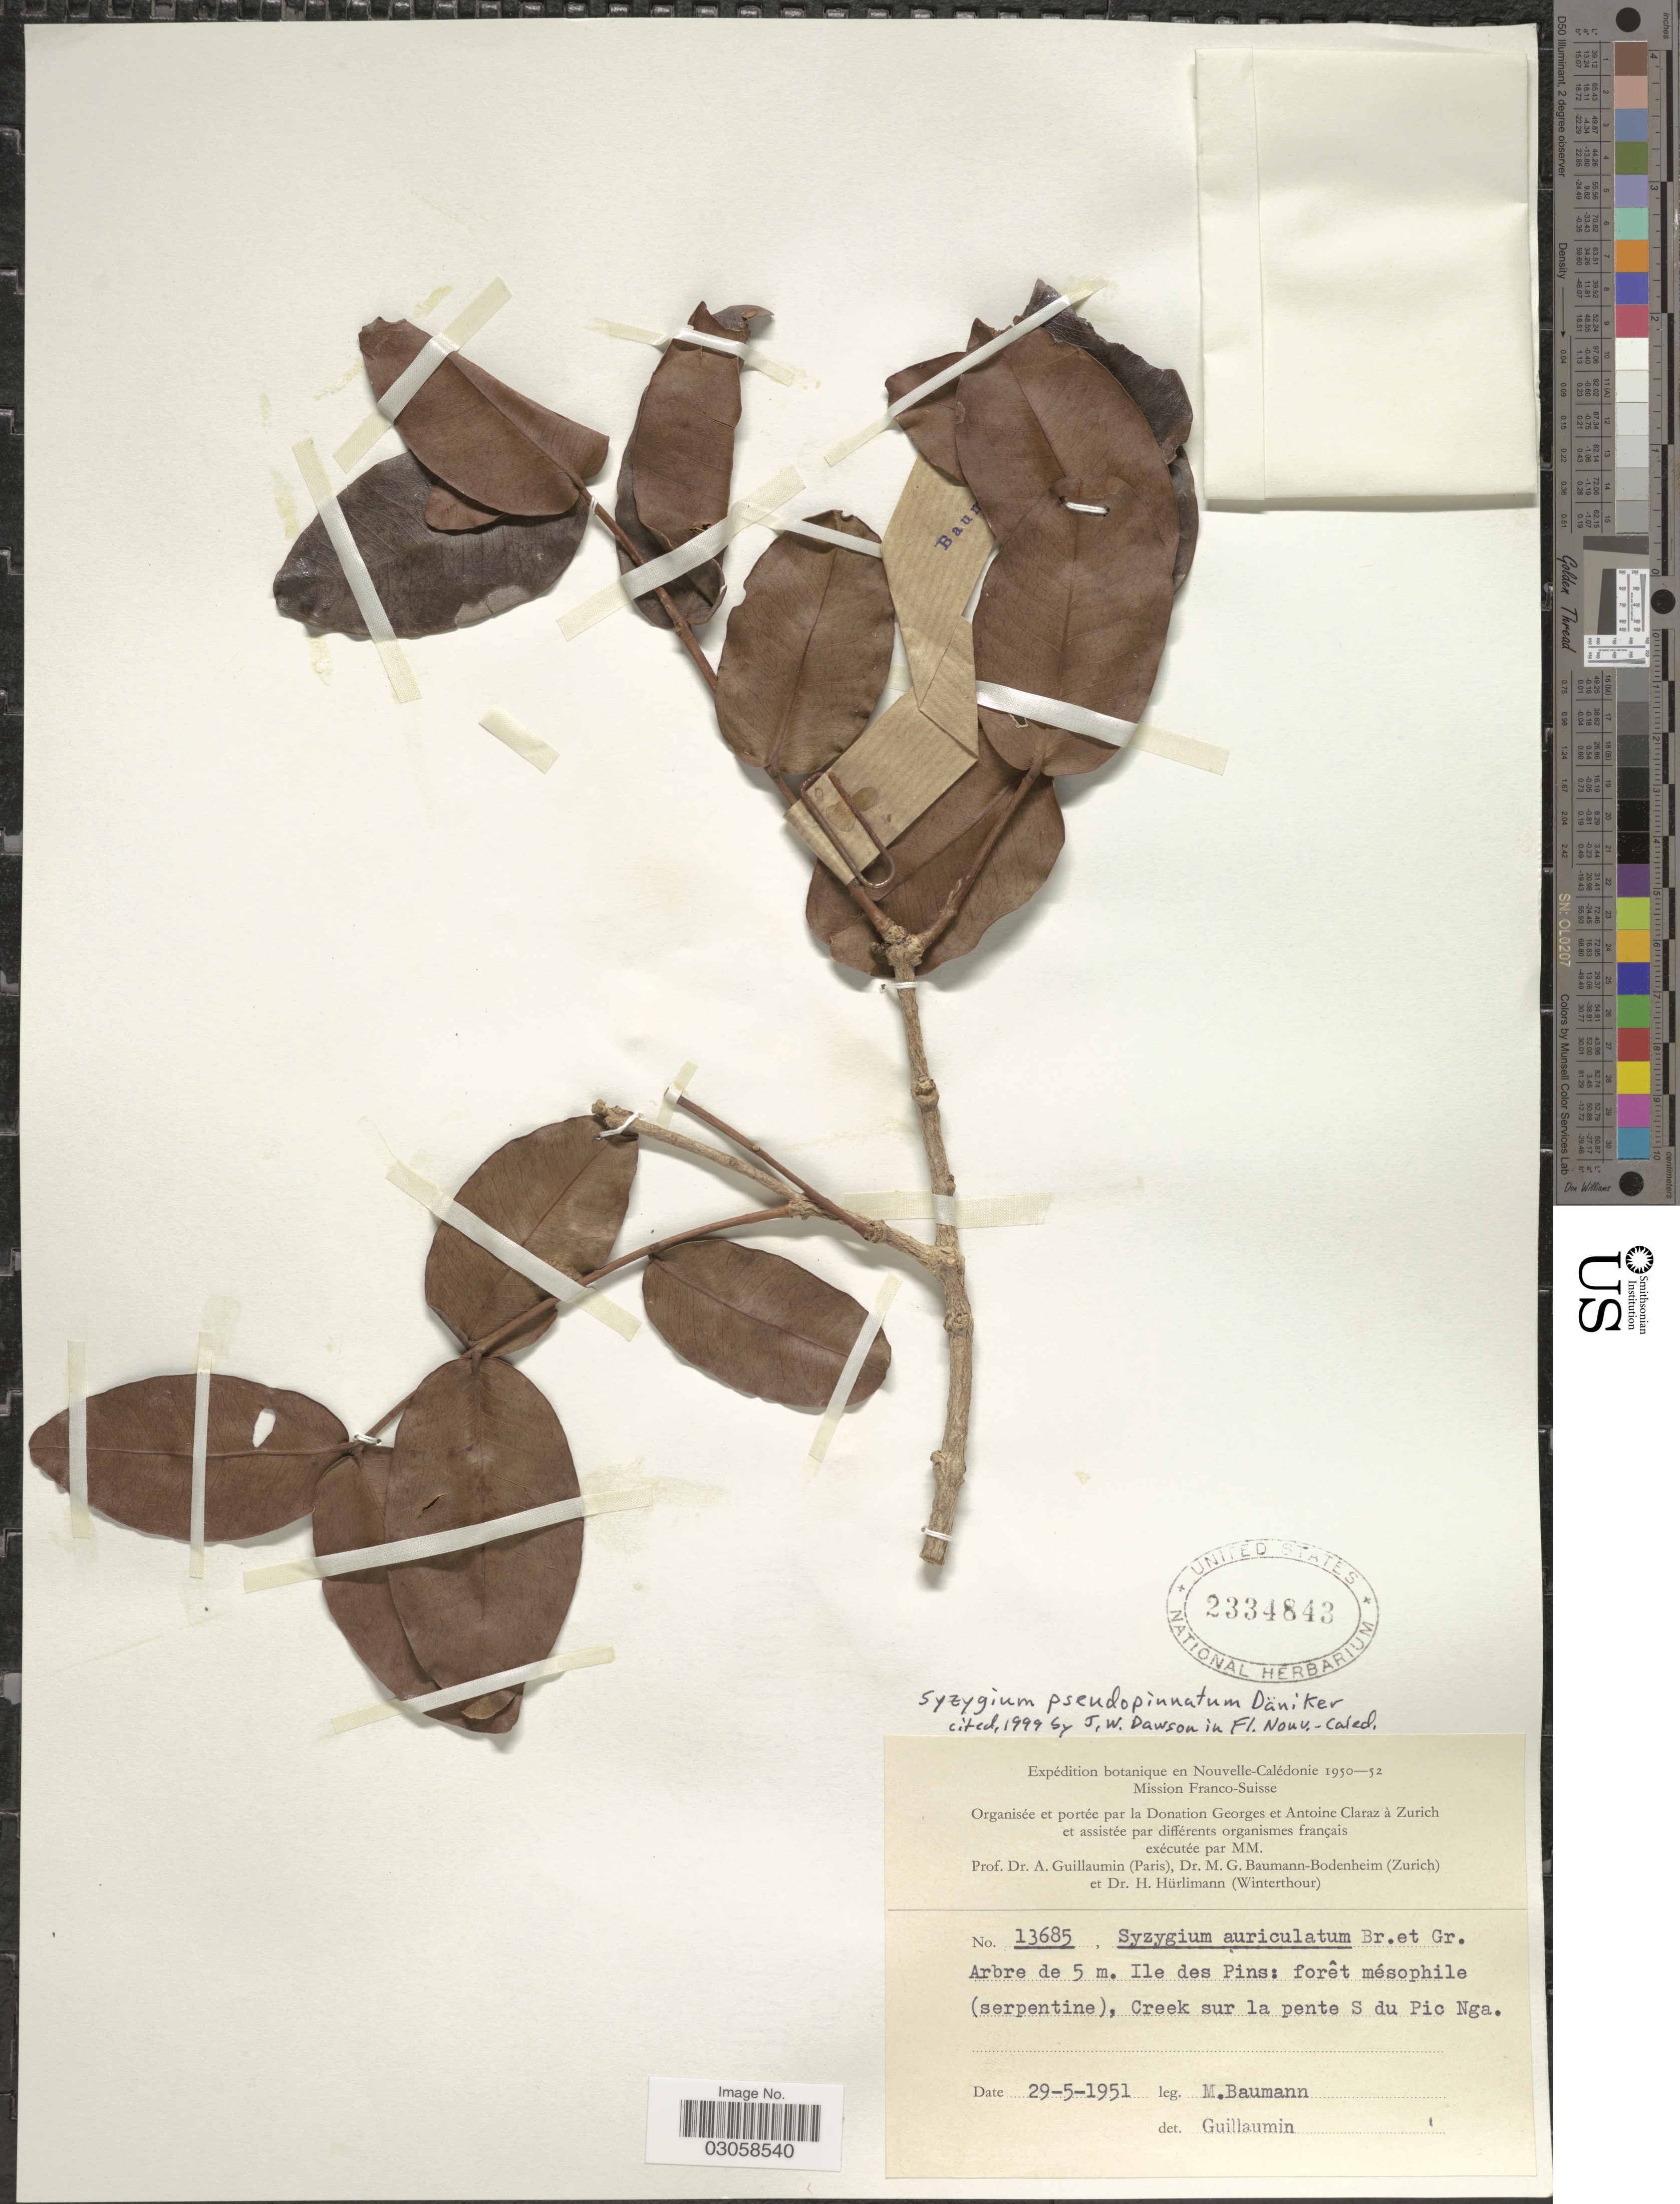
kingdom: Plantae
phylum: Tracheophyta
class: Magnoliopsida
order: Myrtales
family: Myrtaceae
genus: Syzygium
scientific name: Syzygium pseudopinnatum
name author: Däniker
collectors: M. G. Baumann-Bodenheim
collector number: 13685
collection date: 1951-05-29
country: New Caledonia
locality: Ile des Pins: forêt mésophile (serpentine), Creek sur la pente S du Pic Nga.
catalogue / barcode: US 2334843